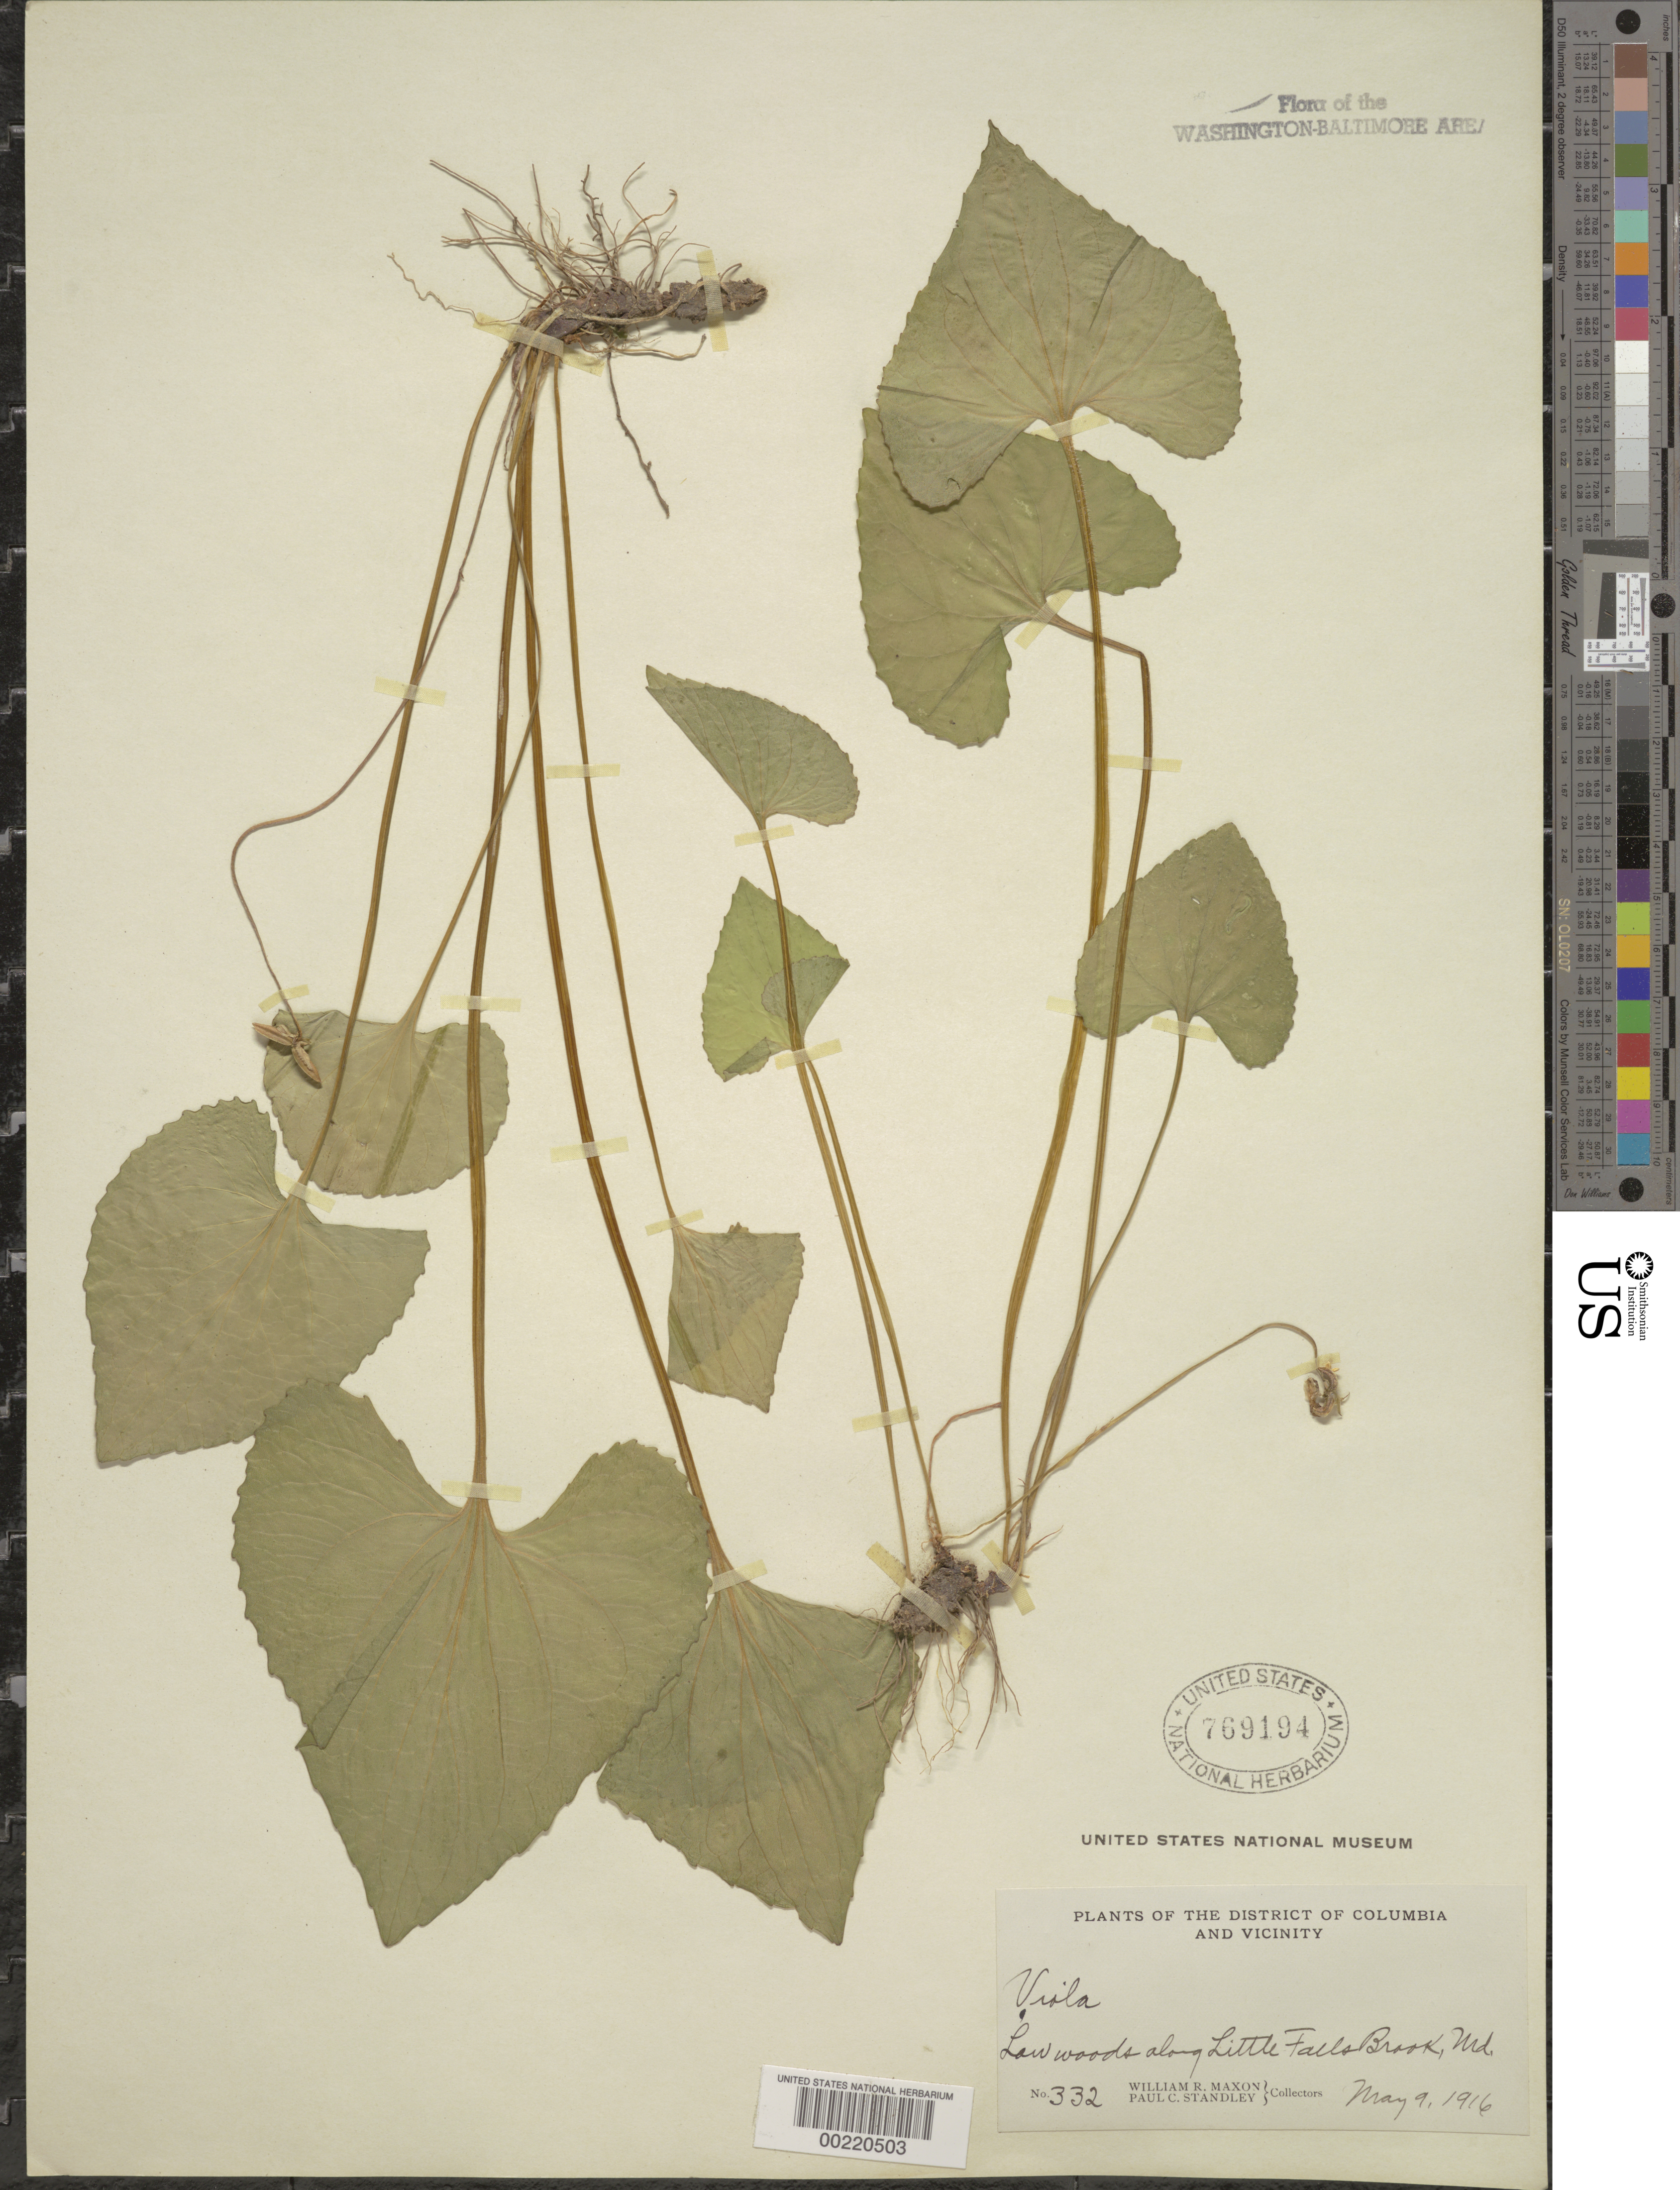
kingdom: Plantae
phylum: Tracheophyta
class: Magnoliopsida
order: Malpighiales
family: Violaceae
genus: Viola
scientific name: Viola sp.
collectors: W. R. Maxon & P. C. Standley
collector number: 332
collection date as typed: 09 May 1916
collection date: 1916-05-09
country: United States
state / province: Maryland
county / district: Montgomery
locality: Little Falls Brook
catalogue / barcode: US 769194